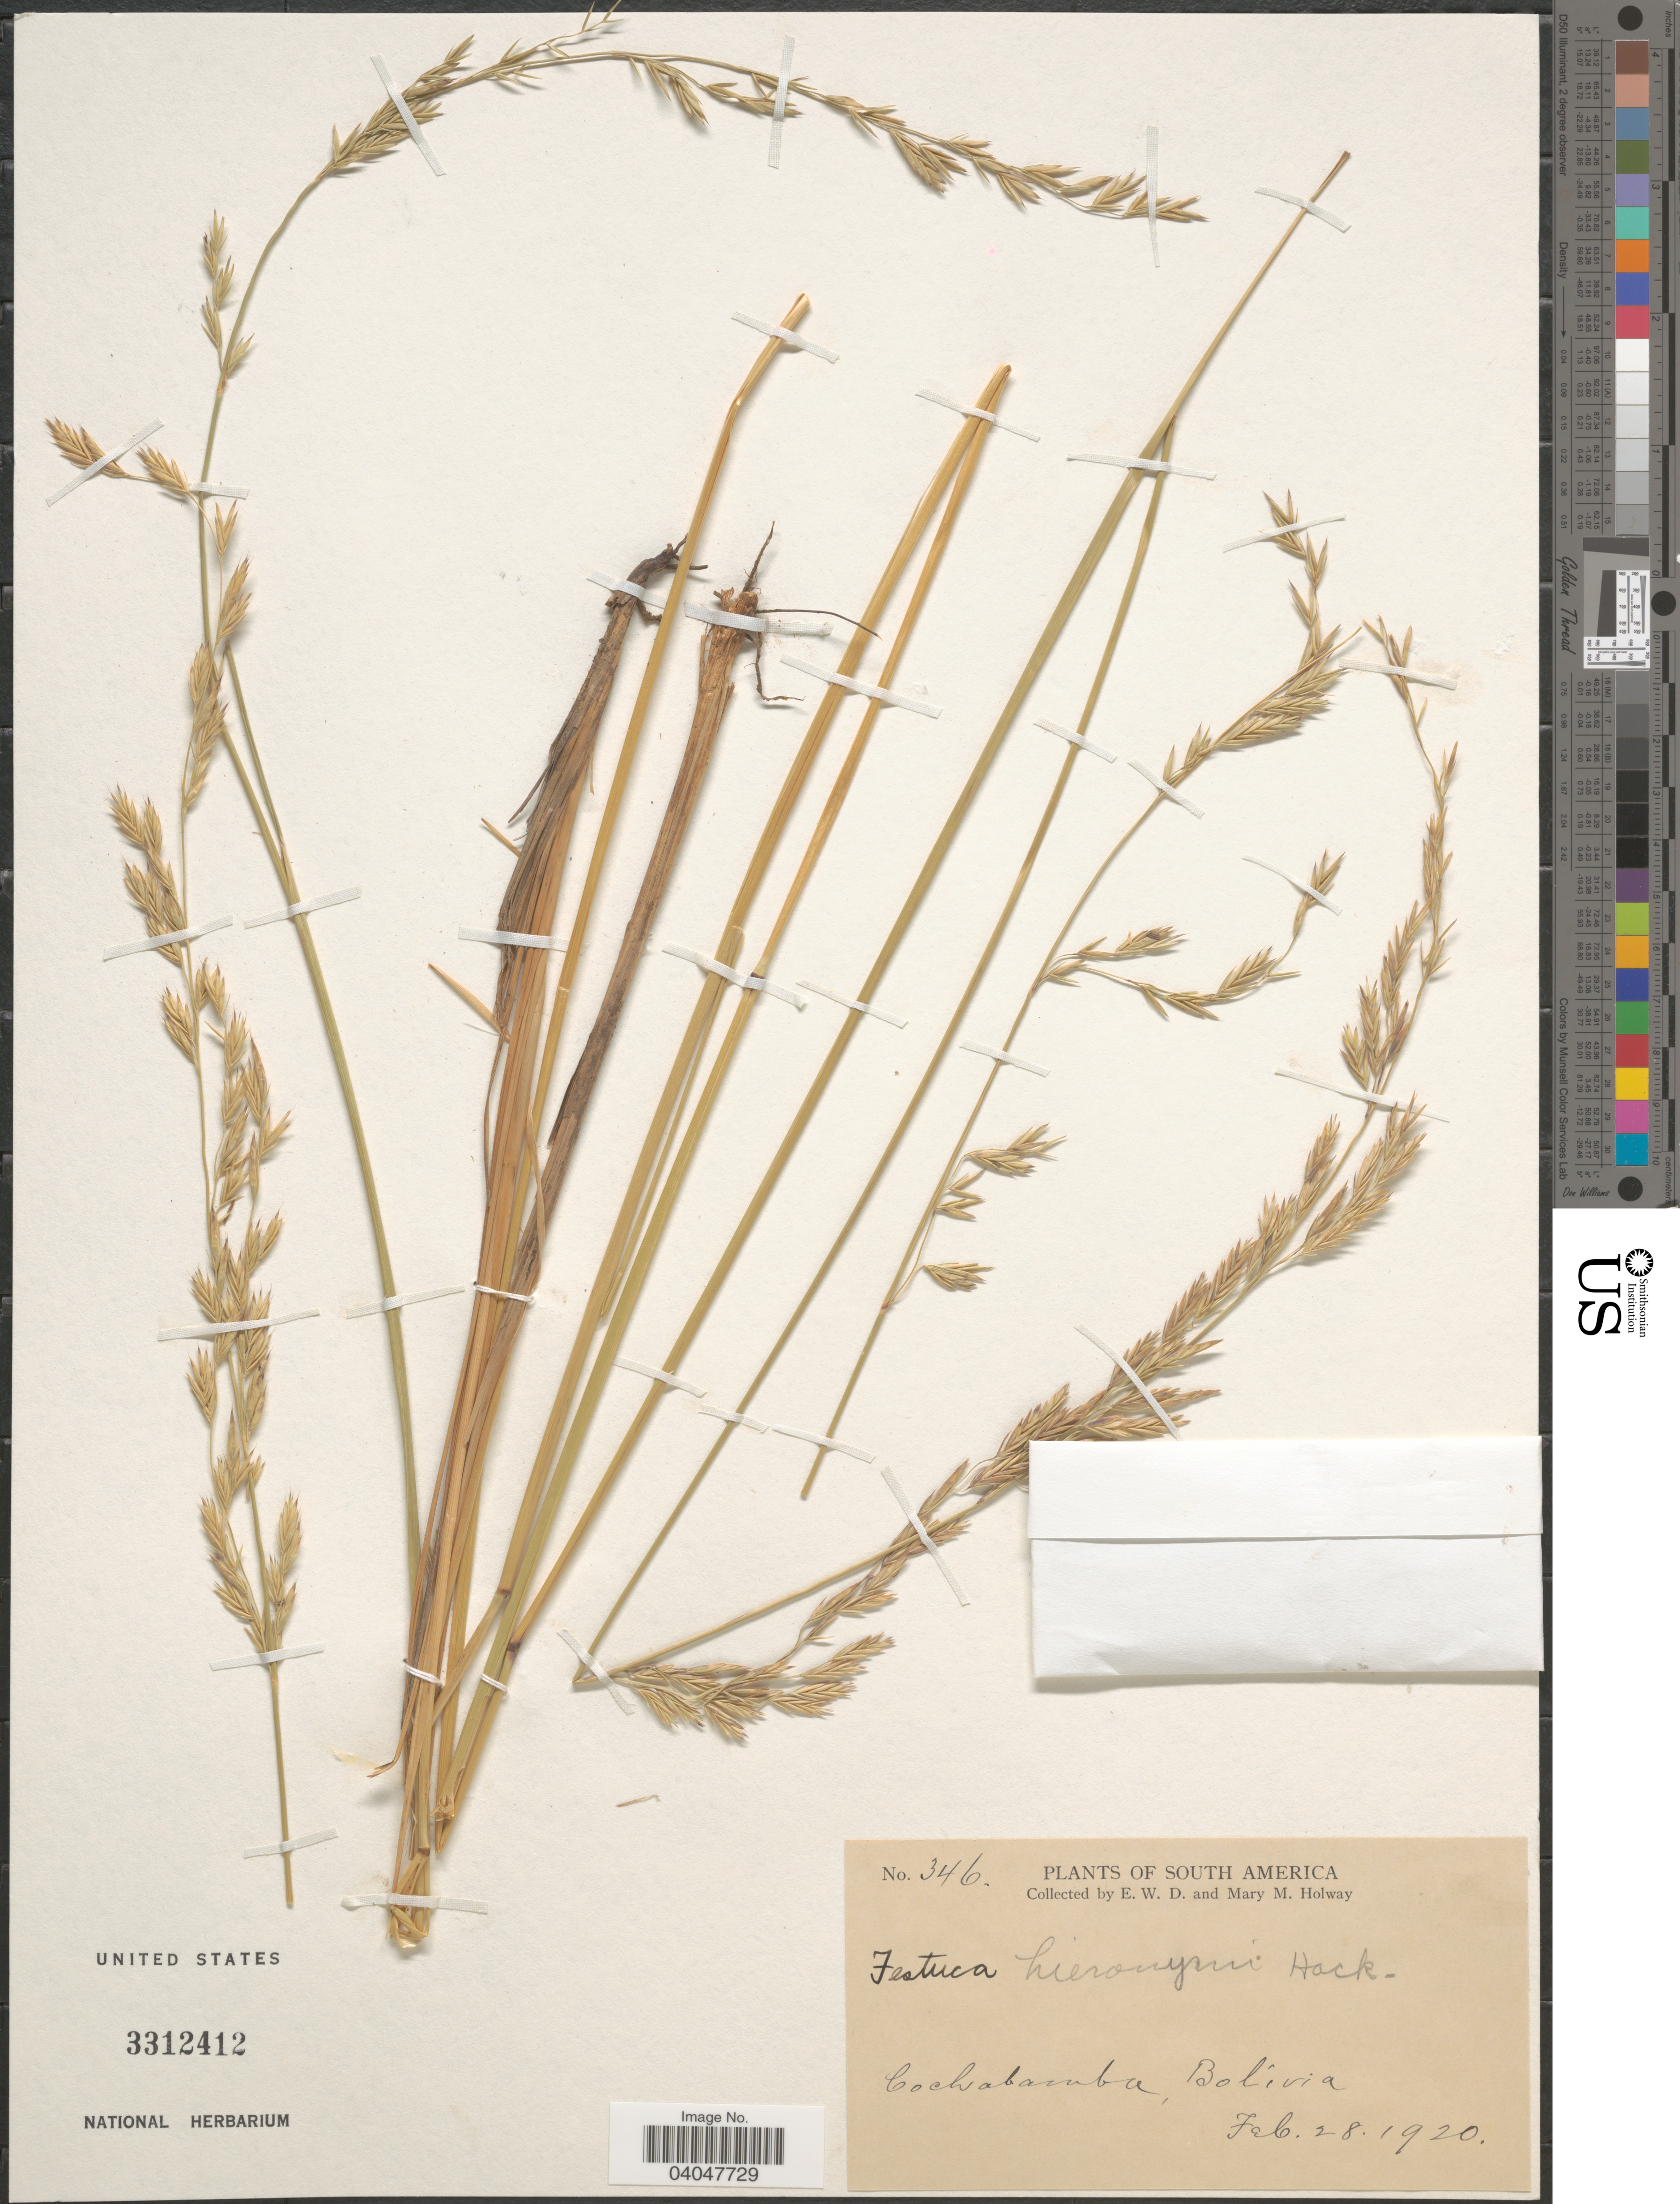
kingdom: Plantae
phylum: Tracheophyta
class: Liliopsida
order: Poales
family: Poaceae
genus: Festuca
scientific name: Festuca hieronymi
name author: Hack.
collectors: E. W. D. Holway & M. M. Holway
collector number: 346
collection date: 1920-02-28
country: Bolivia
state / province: Cochabamba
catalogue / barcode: US 3312412